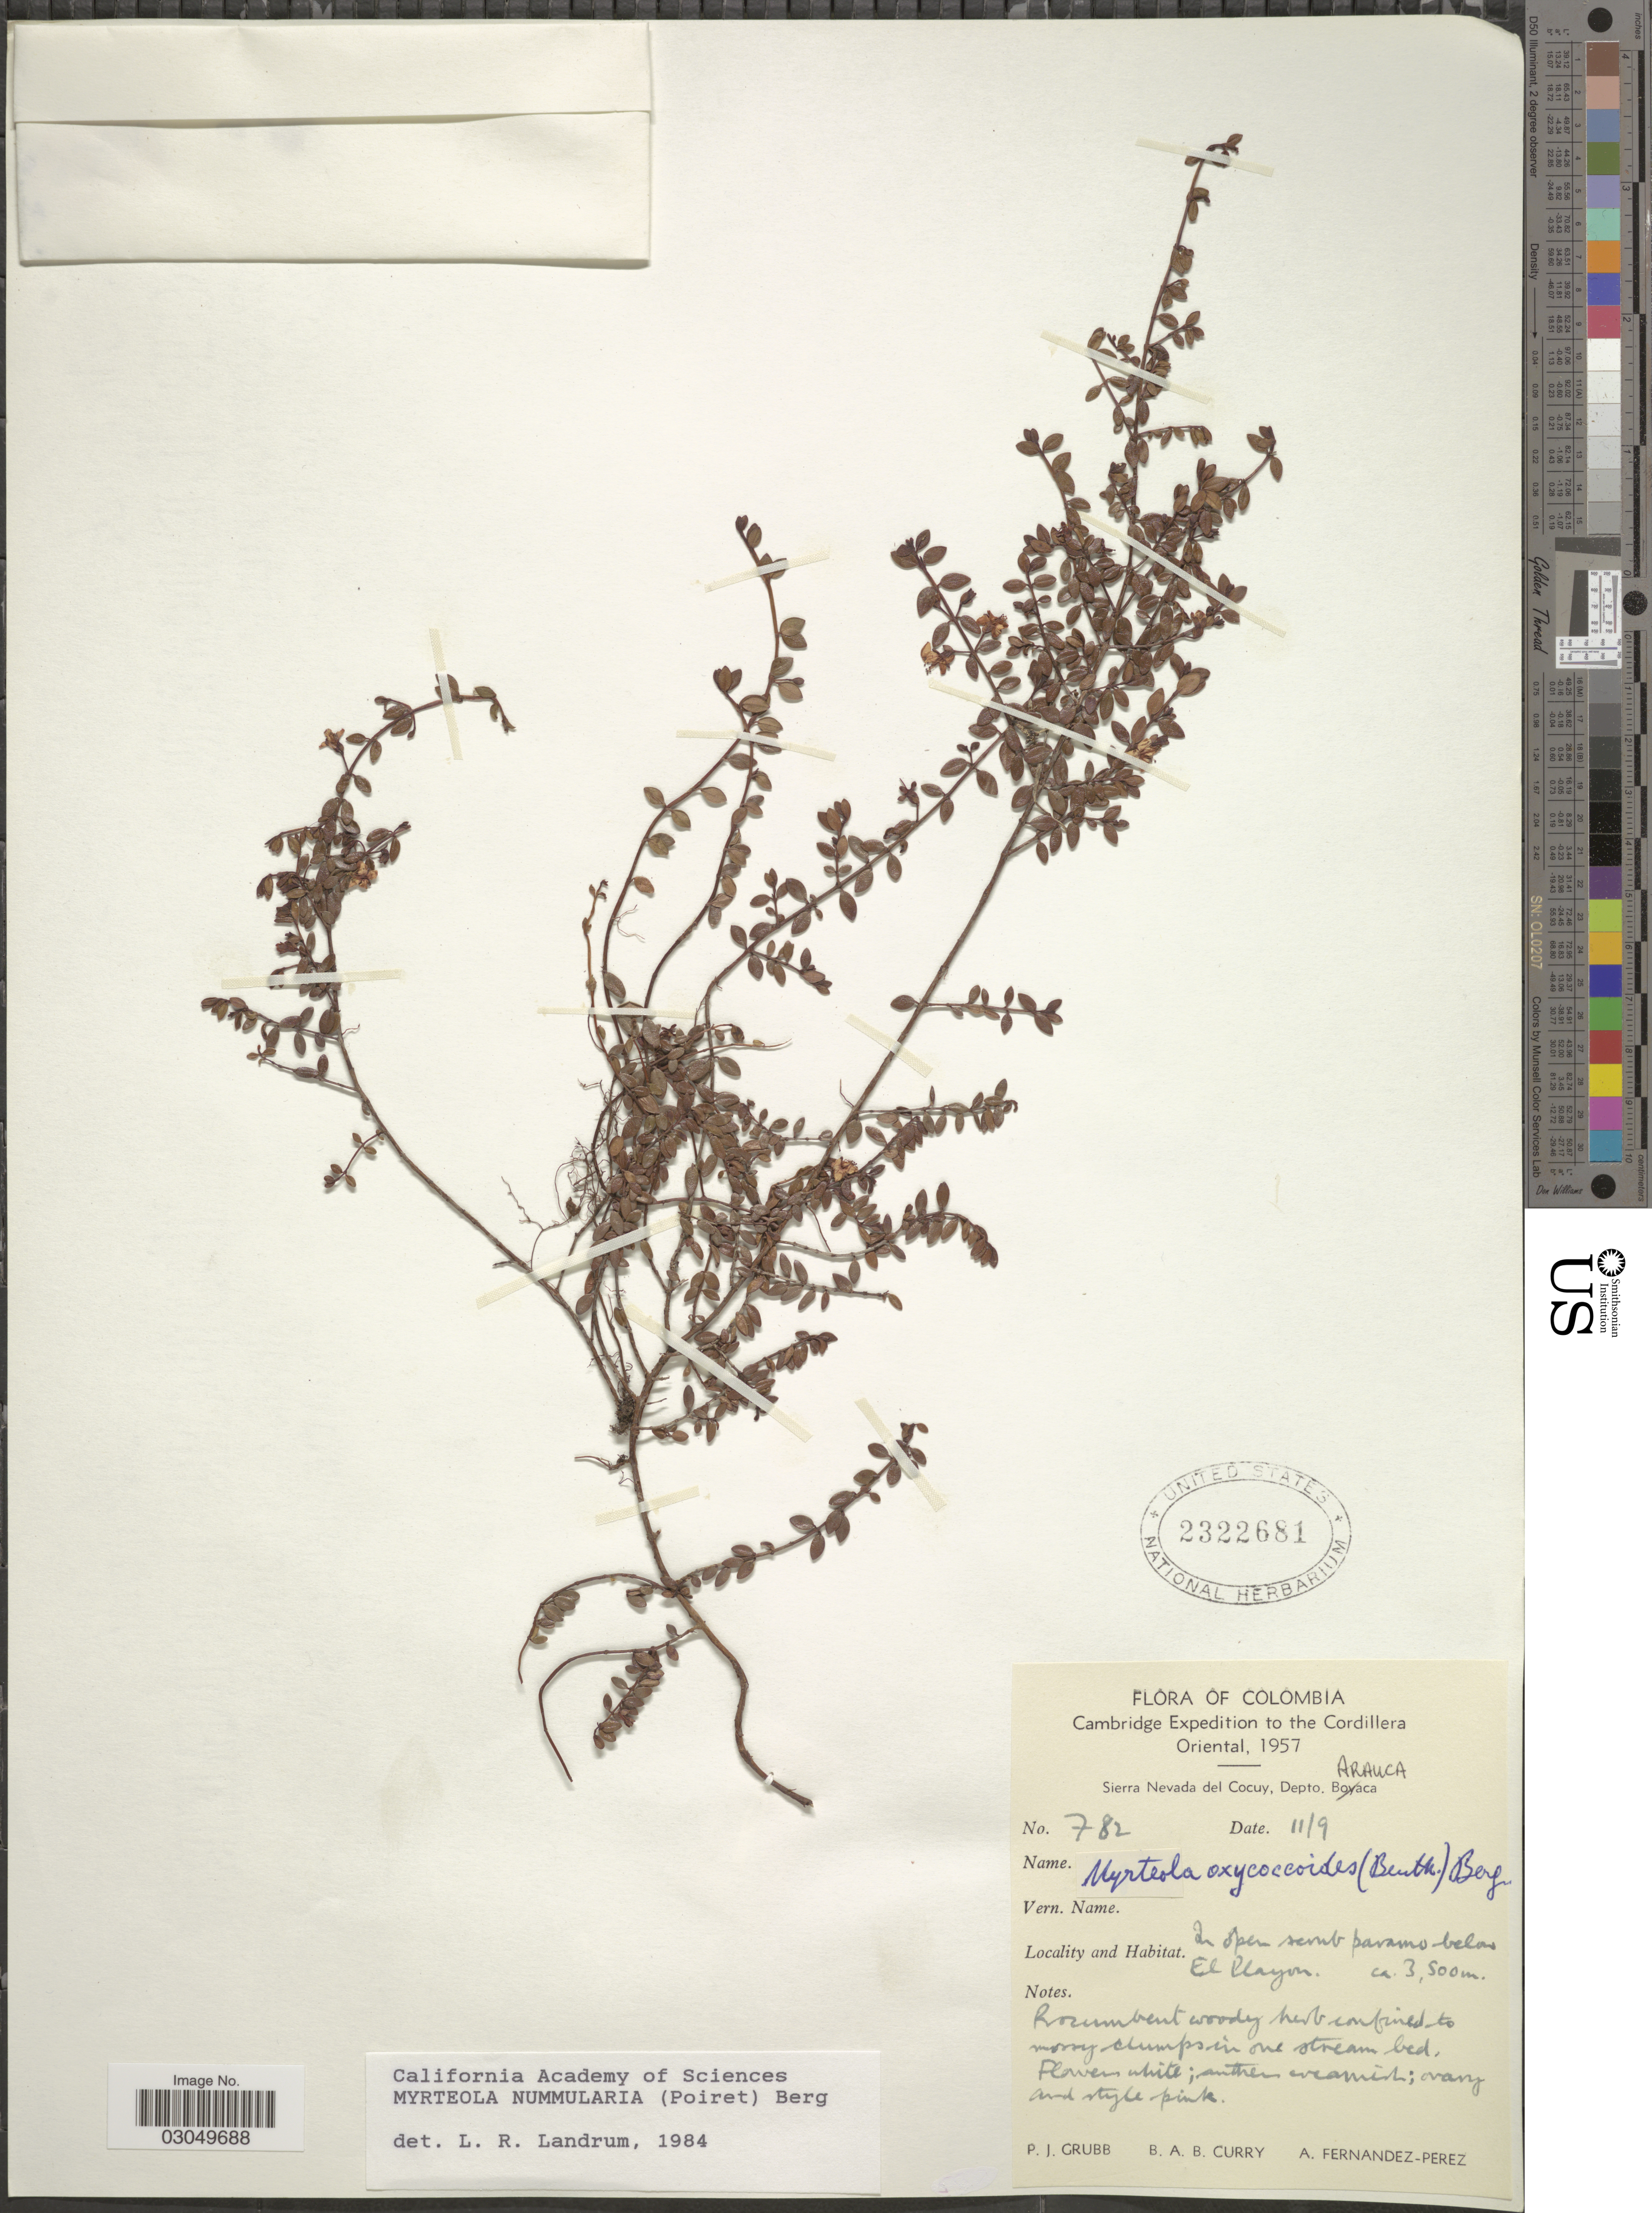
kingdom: Plantae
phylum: Tracheophyta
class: Magnoliopsida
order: Myrtales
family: Myrtaceae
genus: Myrteola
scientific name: Myrteola nummularia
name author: (Lam.) O. Berg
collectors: P. J. Grubb, B. A. B. Curry & A. Fernández-Pérez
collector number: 782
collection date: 1957-09-11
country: Colombia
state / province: Arauca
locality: Cordillera Oriental. Sierra Nevada del Cocuy, Depto. Arauca. Below El Playon.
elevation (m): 3500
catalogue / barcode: US 2322681